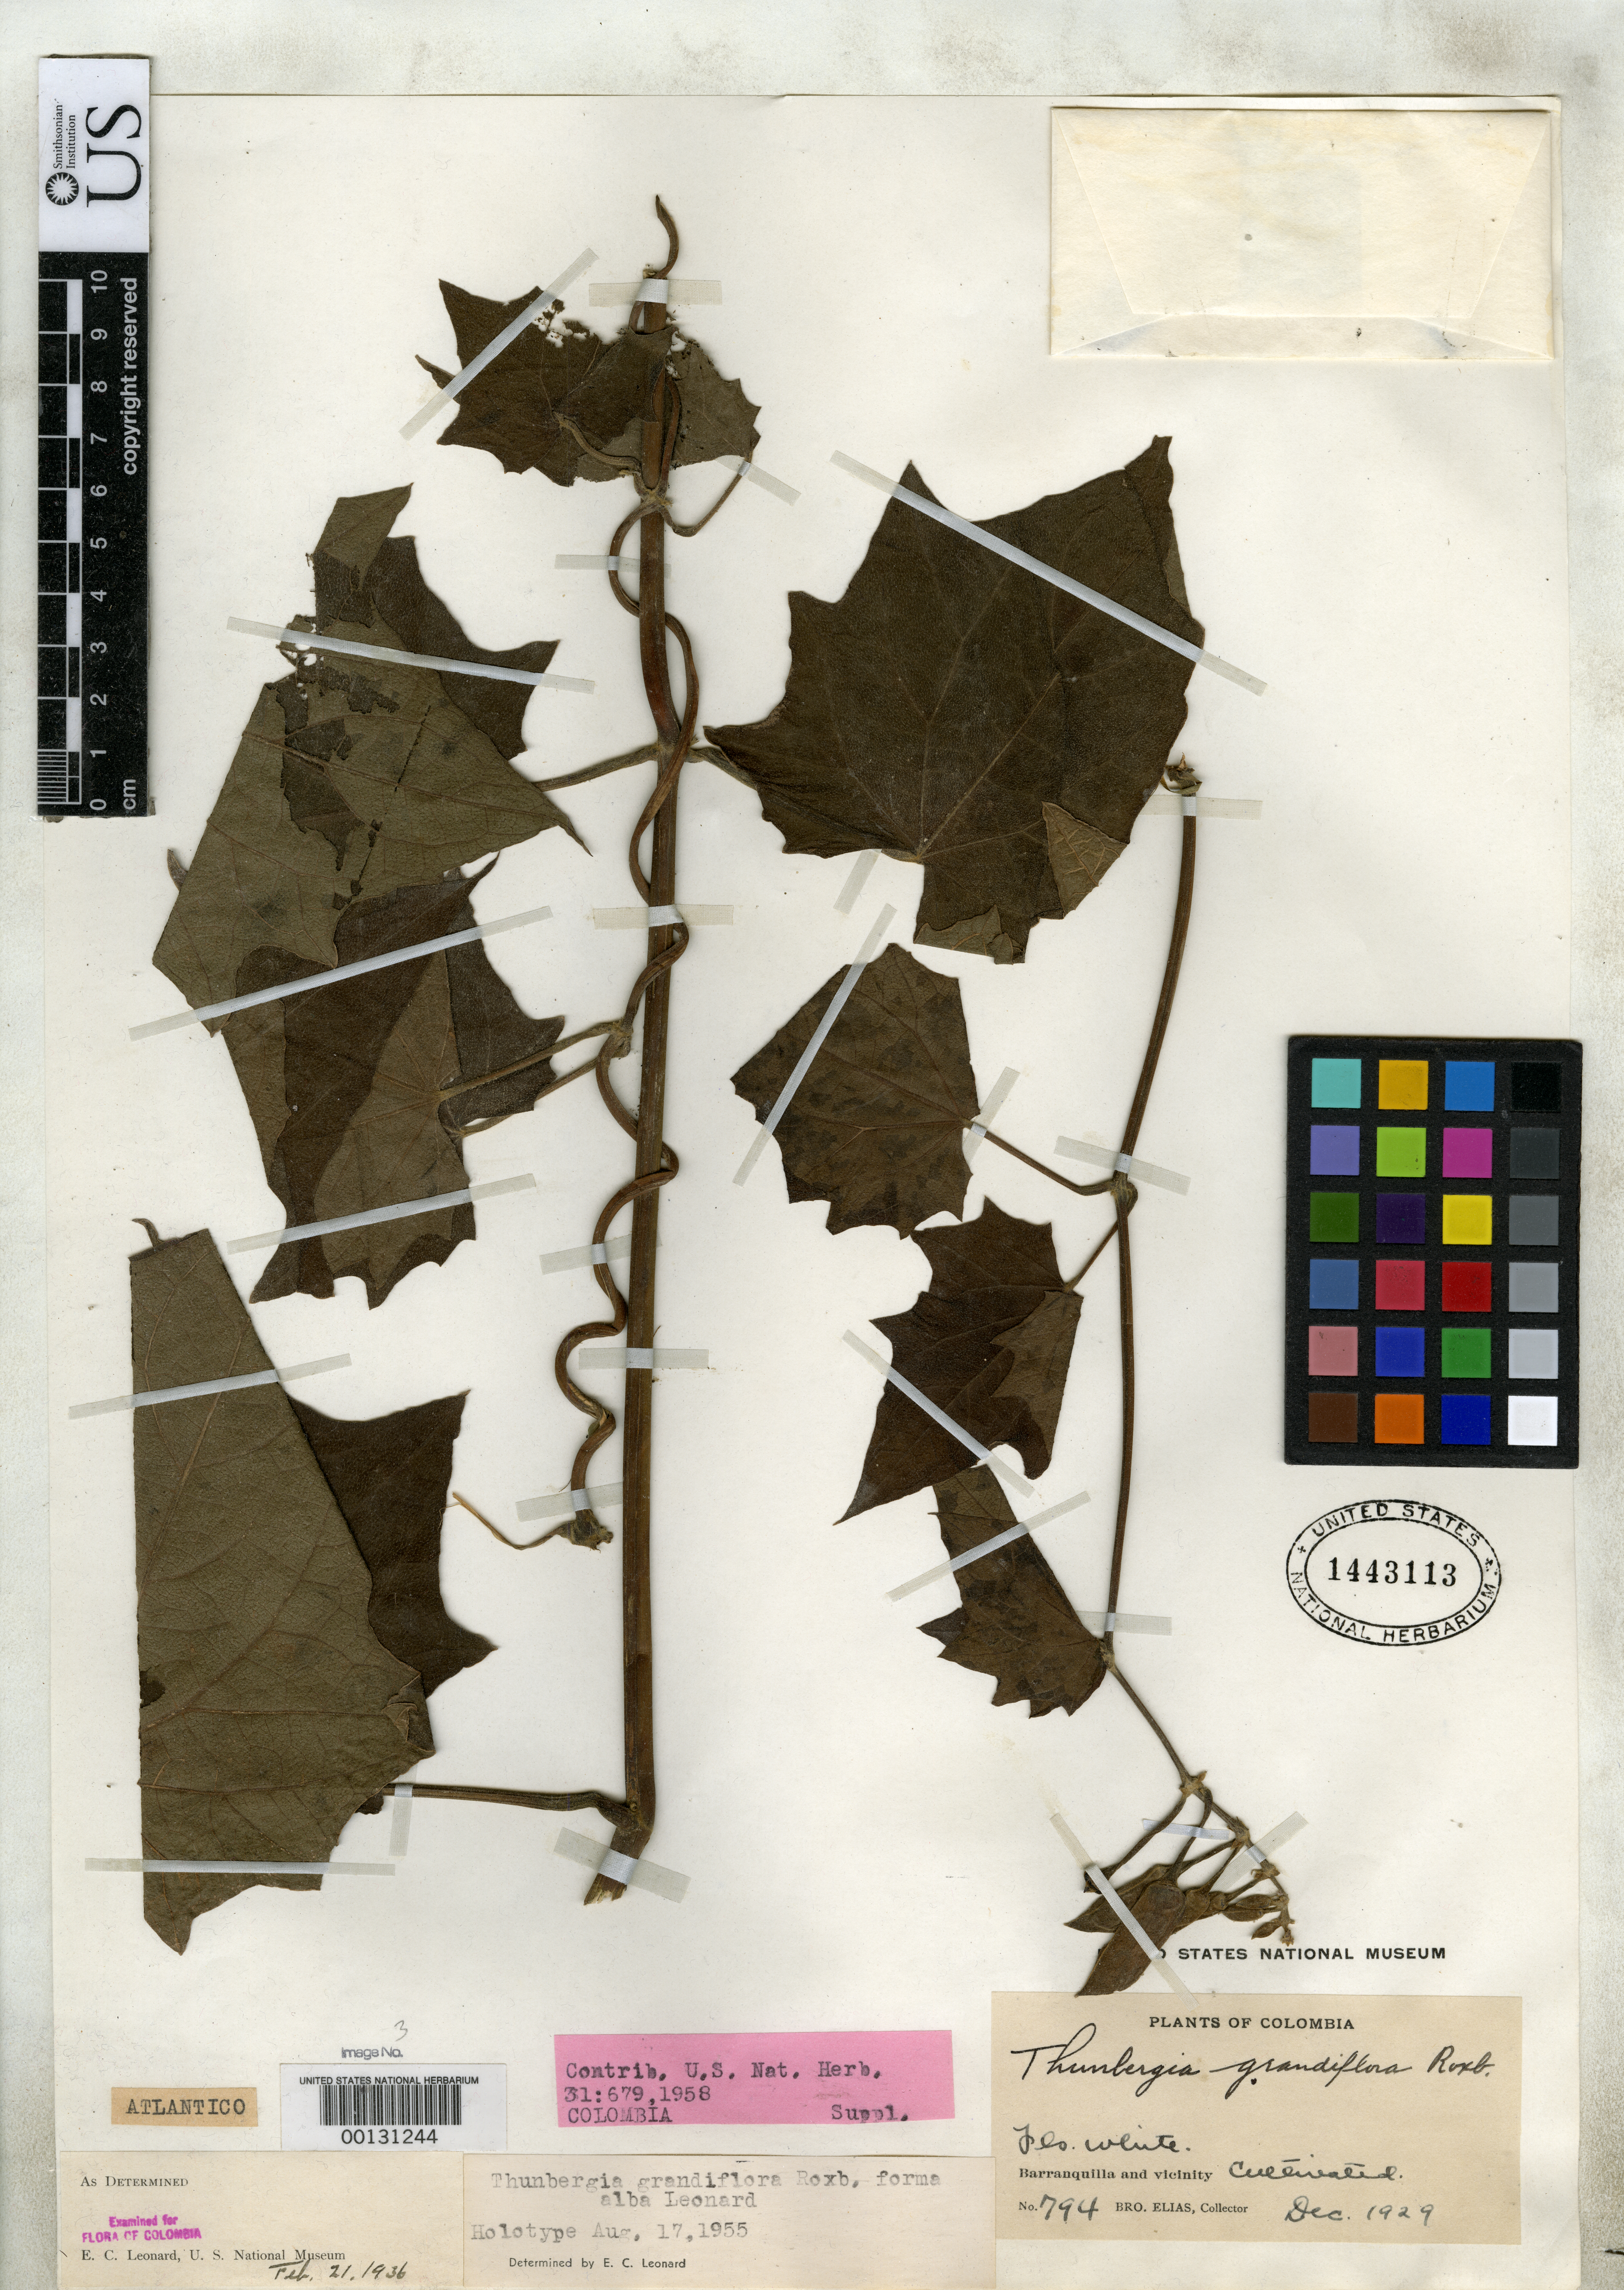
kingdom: Plantae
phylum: Tracheophyta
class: Magnoliopsida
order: Lamiales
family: Acanthaceae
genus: Thunbergia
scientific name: Thunbergia grandiflora f. alba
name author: Leonard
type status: Holotype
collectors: Bro. Elias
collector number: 794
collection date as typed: Dec 1929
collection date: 1929-12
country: Colombia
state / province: Atlántico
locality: Barranquilla and vicinity.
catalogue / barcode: US 1443113